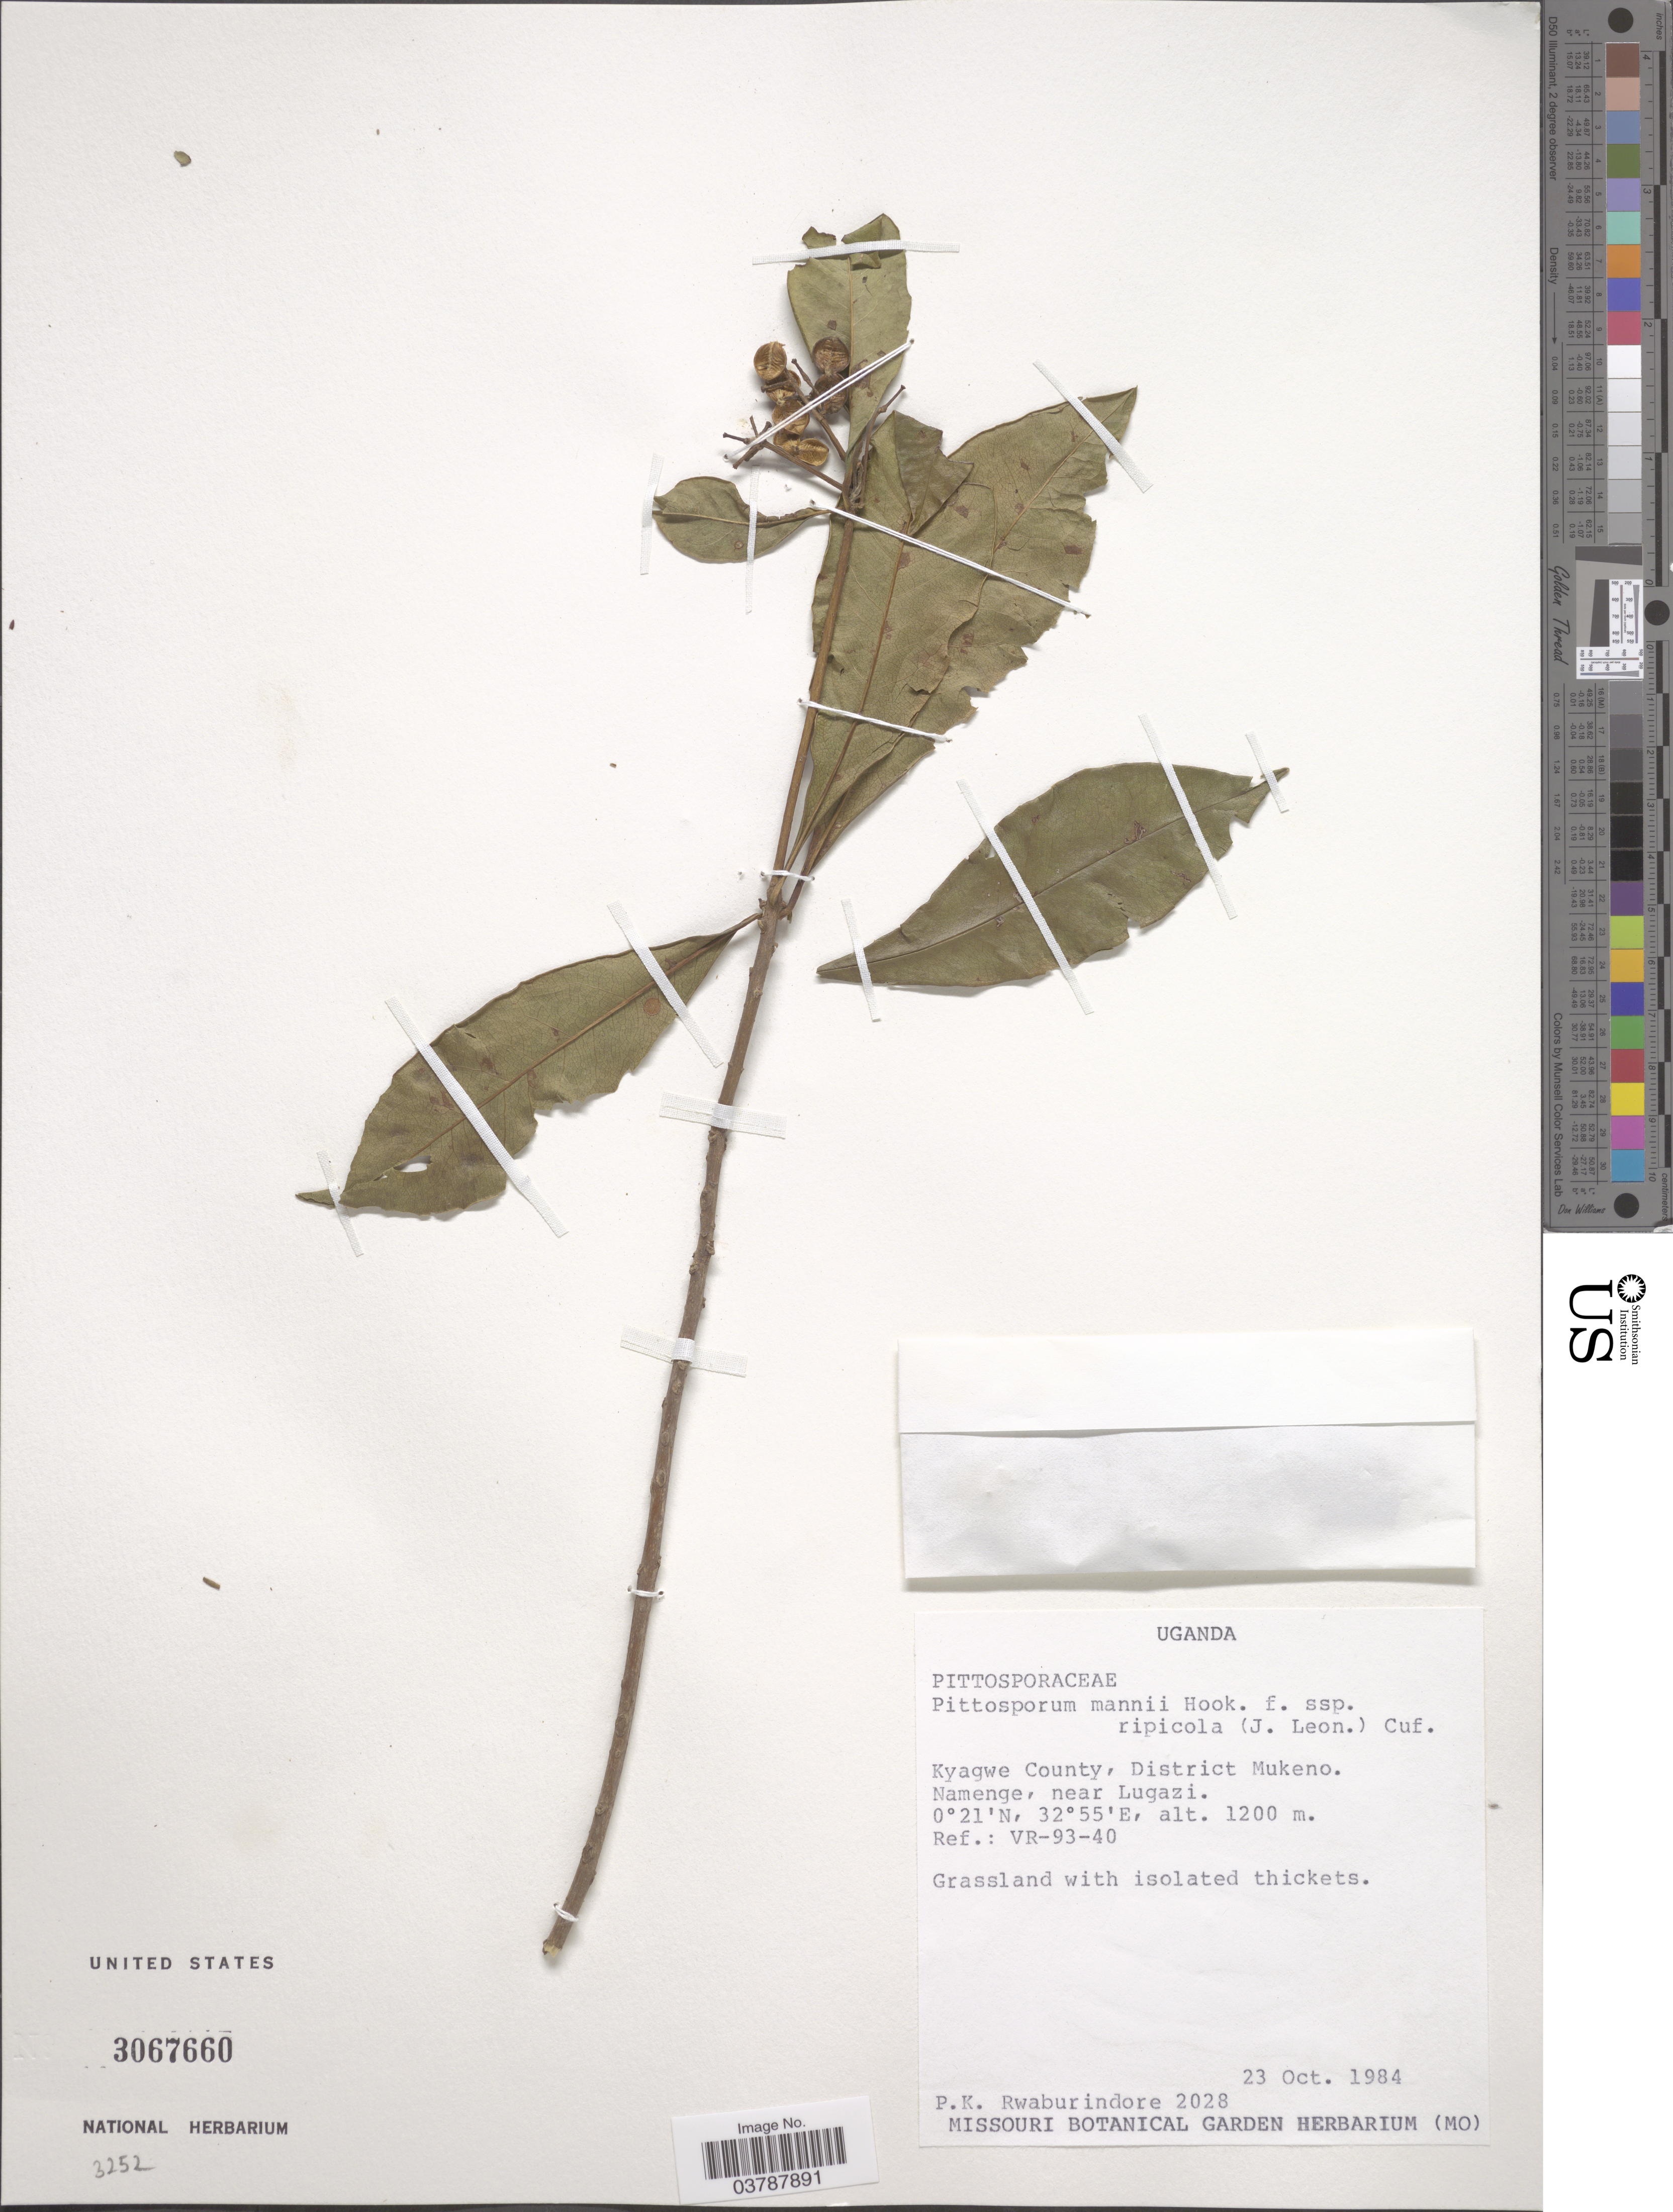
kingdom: Plantae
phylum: Tracheophyta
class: Magnoliopsida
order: Apiales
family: Pittosporaceae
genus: Pittosporum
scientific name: Pittosporum mannii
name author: Hook. f.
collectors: P. Rwaburindore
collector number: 2028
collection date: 1984-10-23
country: Uganda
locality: Kyagwe County, District Mukeno. Namenge, near Lugazi.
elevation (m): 1200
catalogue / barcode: US 3067660